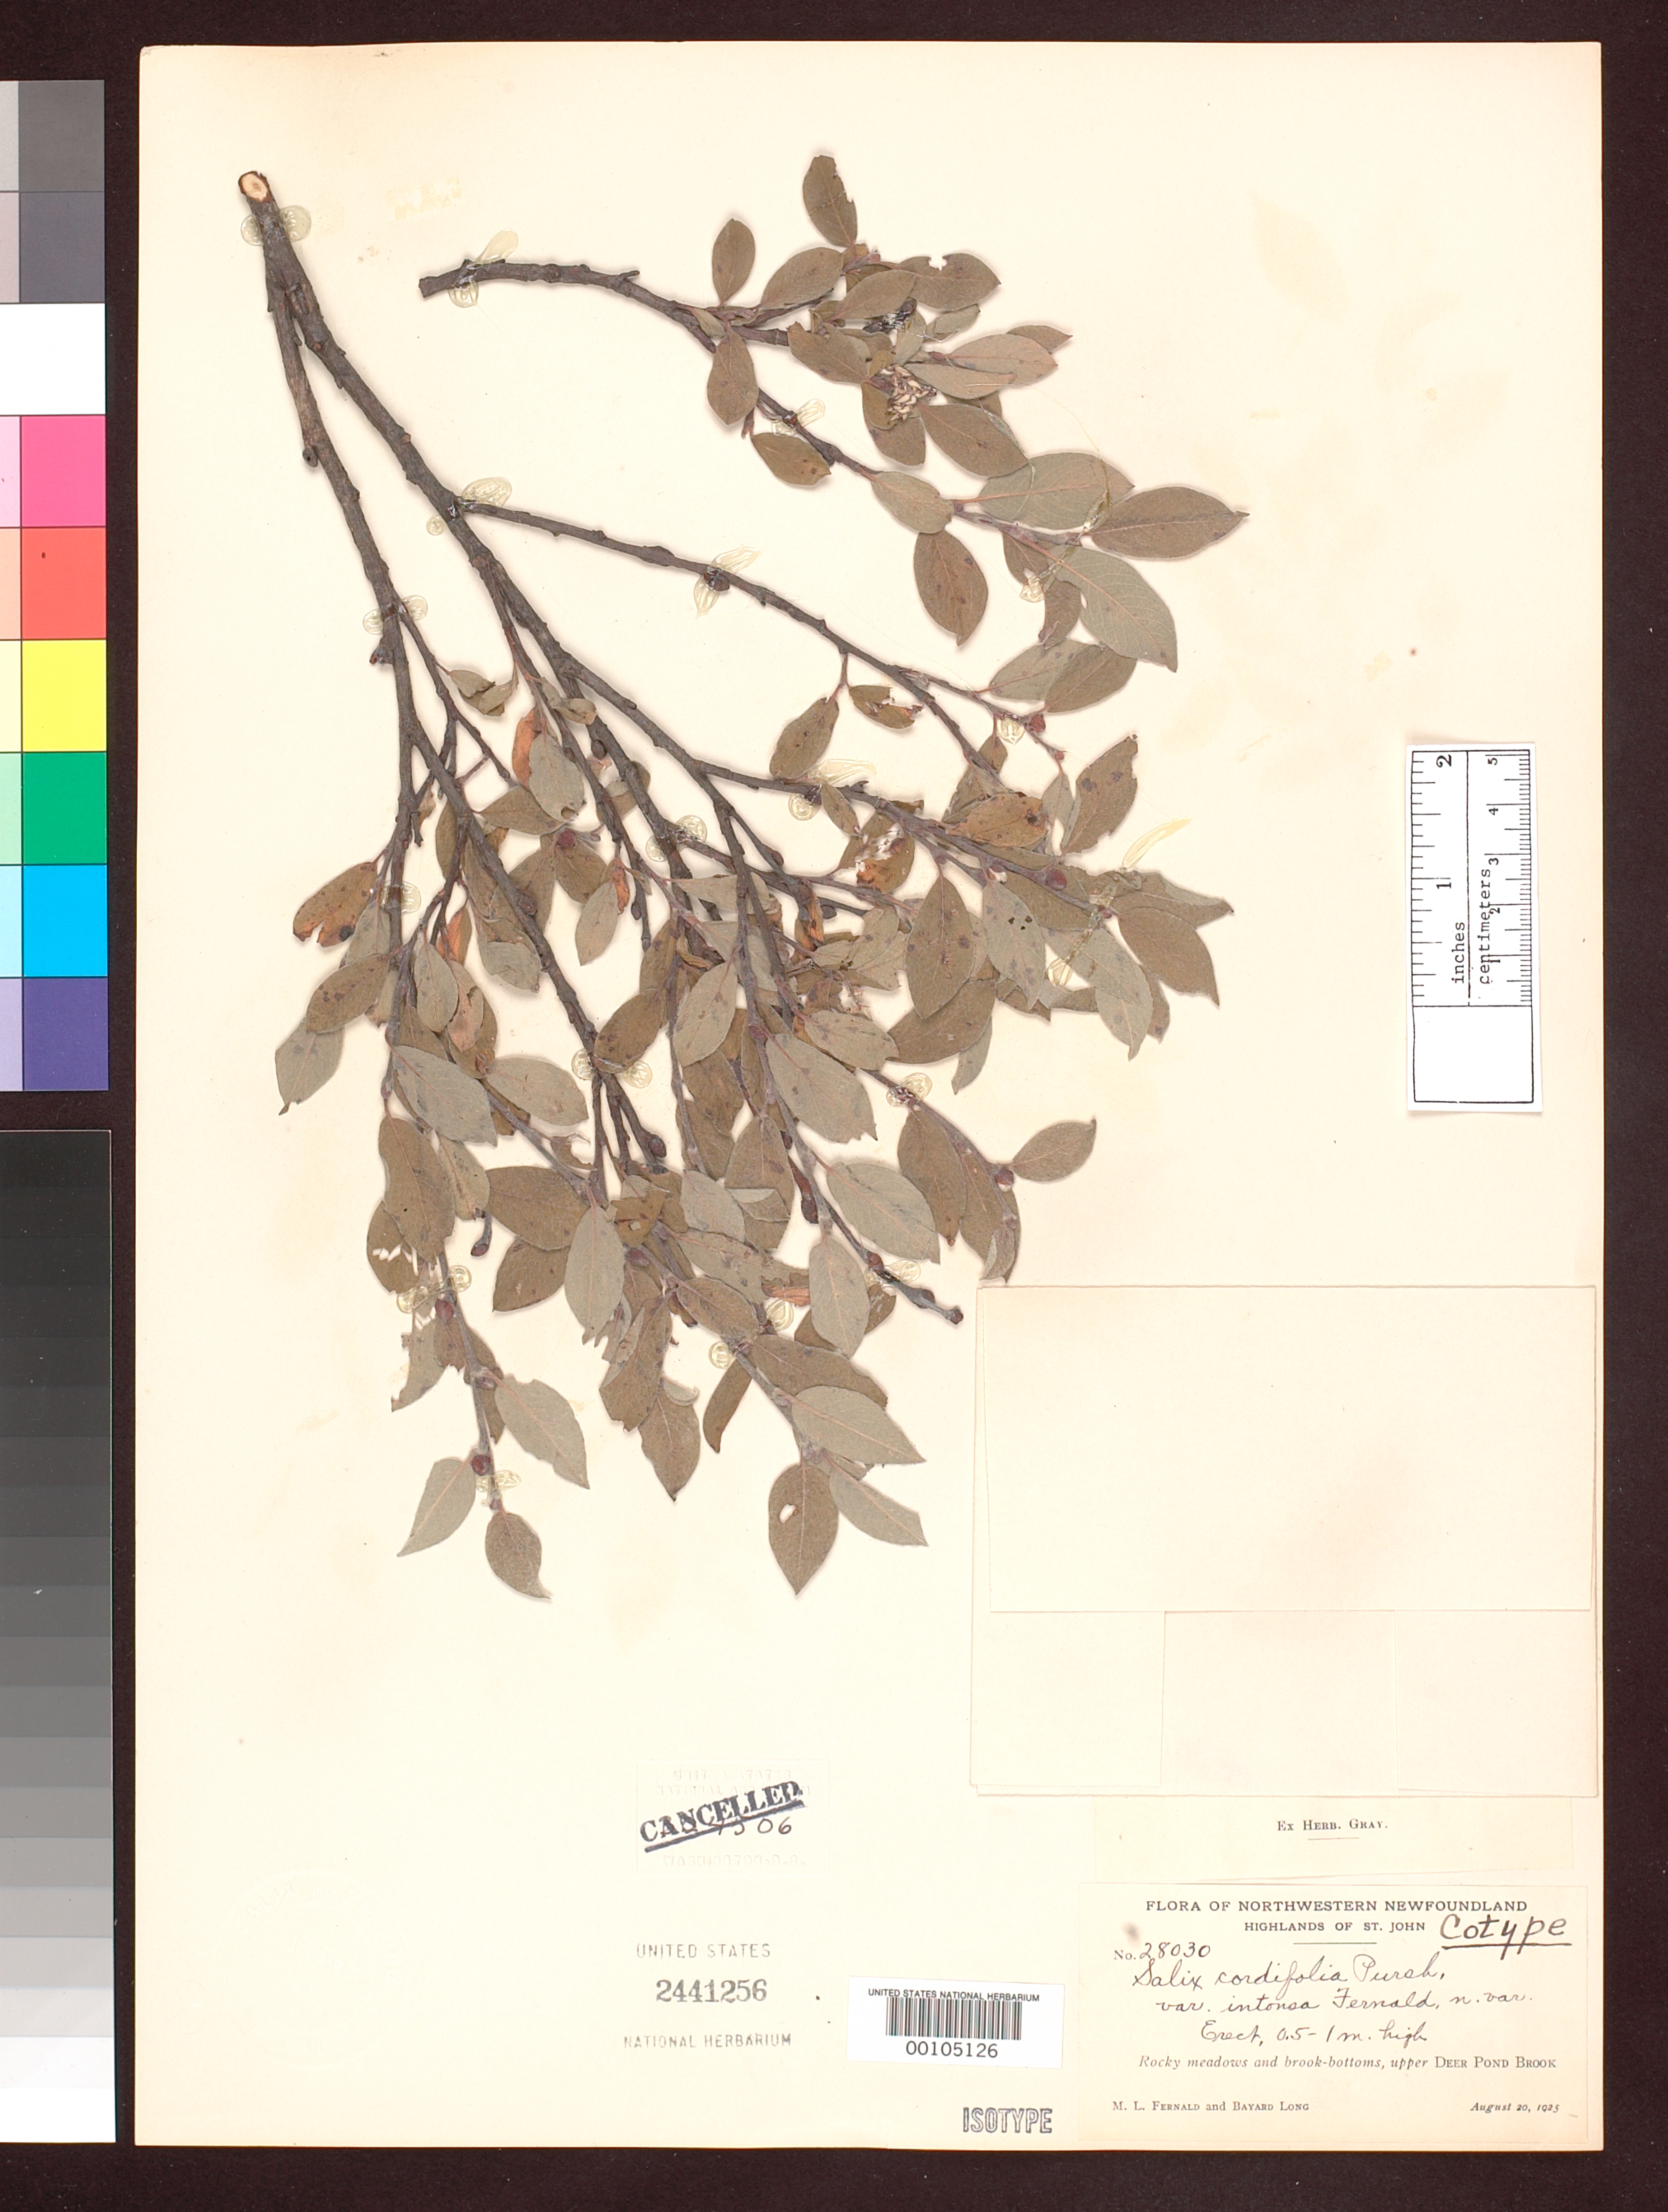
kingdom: Plantae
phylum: Tracheophyta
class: Magnoliopsida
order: Malpighiales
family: Salicaceae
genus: Salix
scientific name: Salix cordifolia var. intonsa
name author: Fernald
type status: Isotype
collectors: M. L. Fernald & B. H. Long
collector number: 28030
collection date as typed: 20 Aug 1925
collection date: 1925-08-20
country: Canada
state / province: Newfoundland and Labrador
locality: Dear Pond Brook, highlands of St. John.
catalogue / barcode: US 2441256